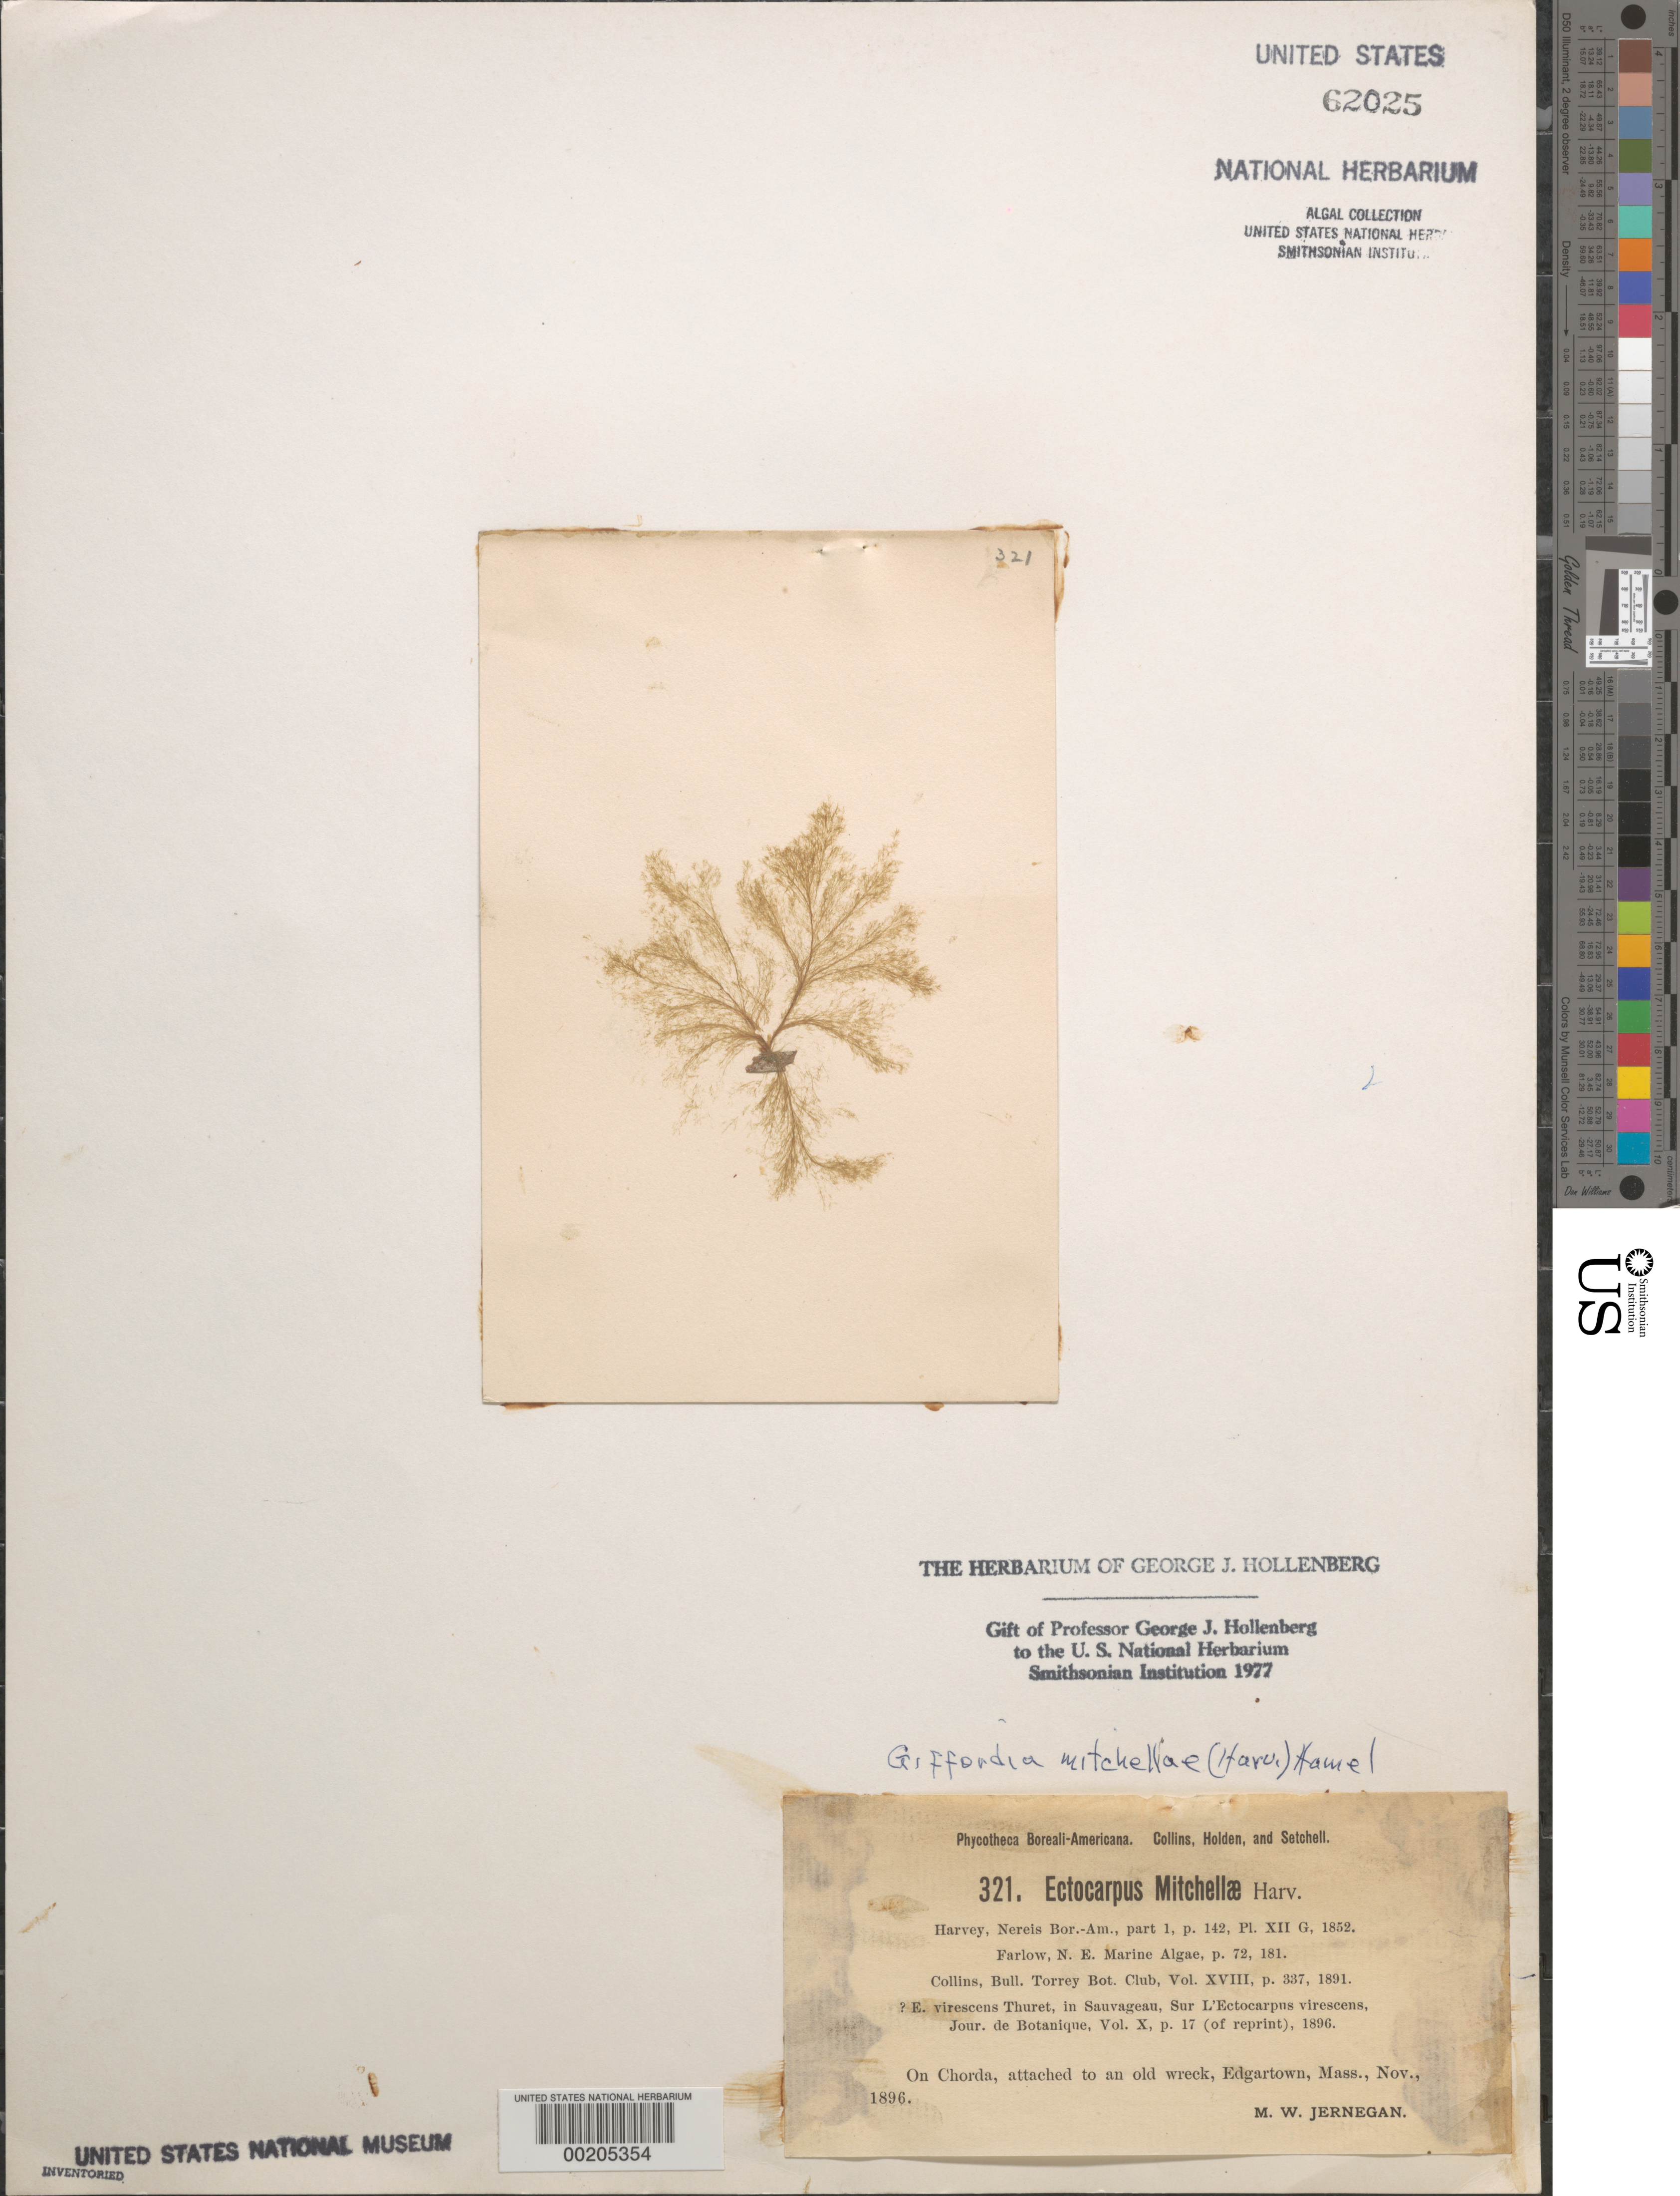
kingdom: Chromista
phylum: Ochrophyta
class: Phaeophyceae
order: Ectocarpales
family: Acinetosporaceae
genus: Feldmannia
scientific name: Feldmannia mitchelliae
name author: (Harv.) H.-S. Kim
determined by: Algae name updating Project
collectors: M. Jernegan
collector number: PB-A 321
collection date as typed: Nov 1896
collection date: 1896-11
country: United States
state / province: Massachusetts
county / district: Dukes County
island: Martha's Vineyard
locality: Edgartown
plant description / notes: Collins, Holden & Setchell, Phycotheca Boreali-Americana, as Ectocarpus mitchellae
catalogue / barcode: US 62025